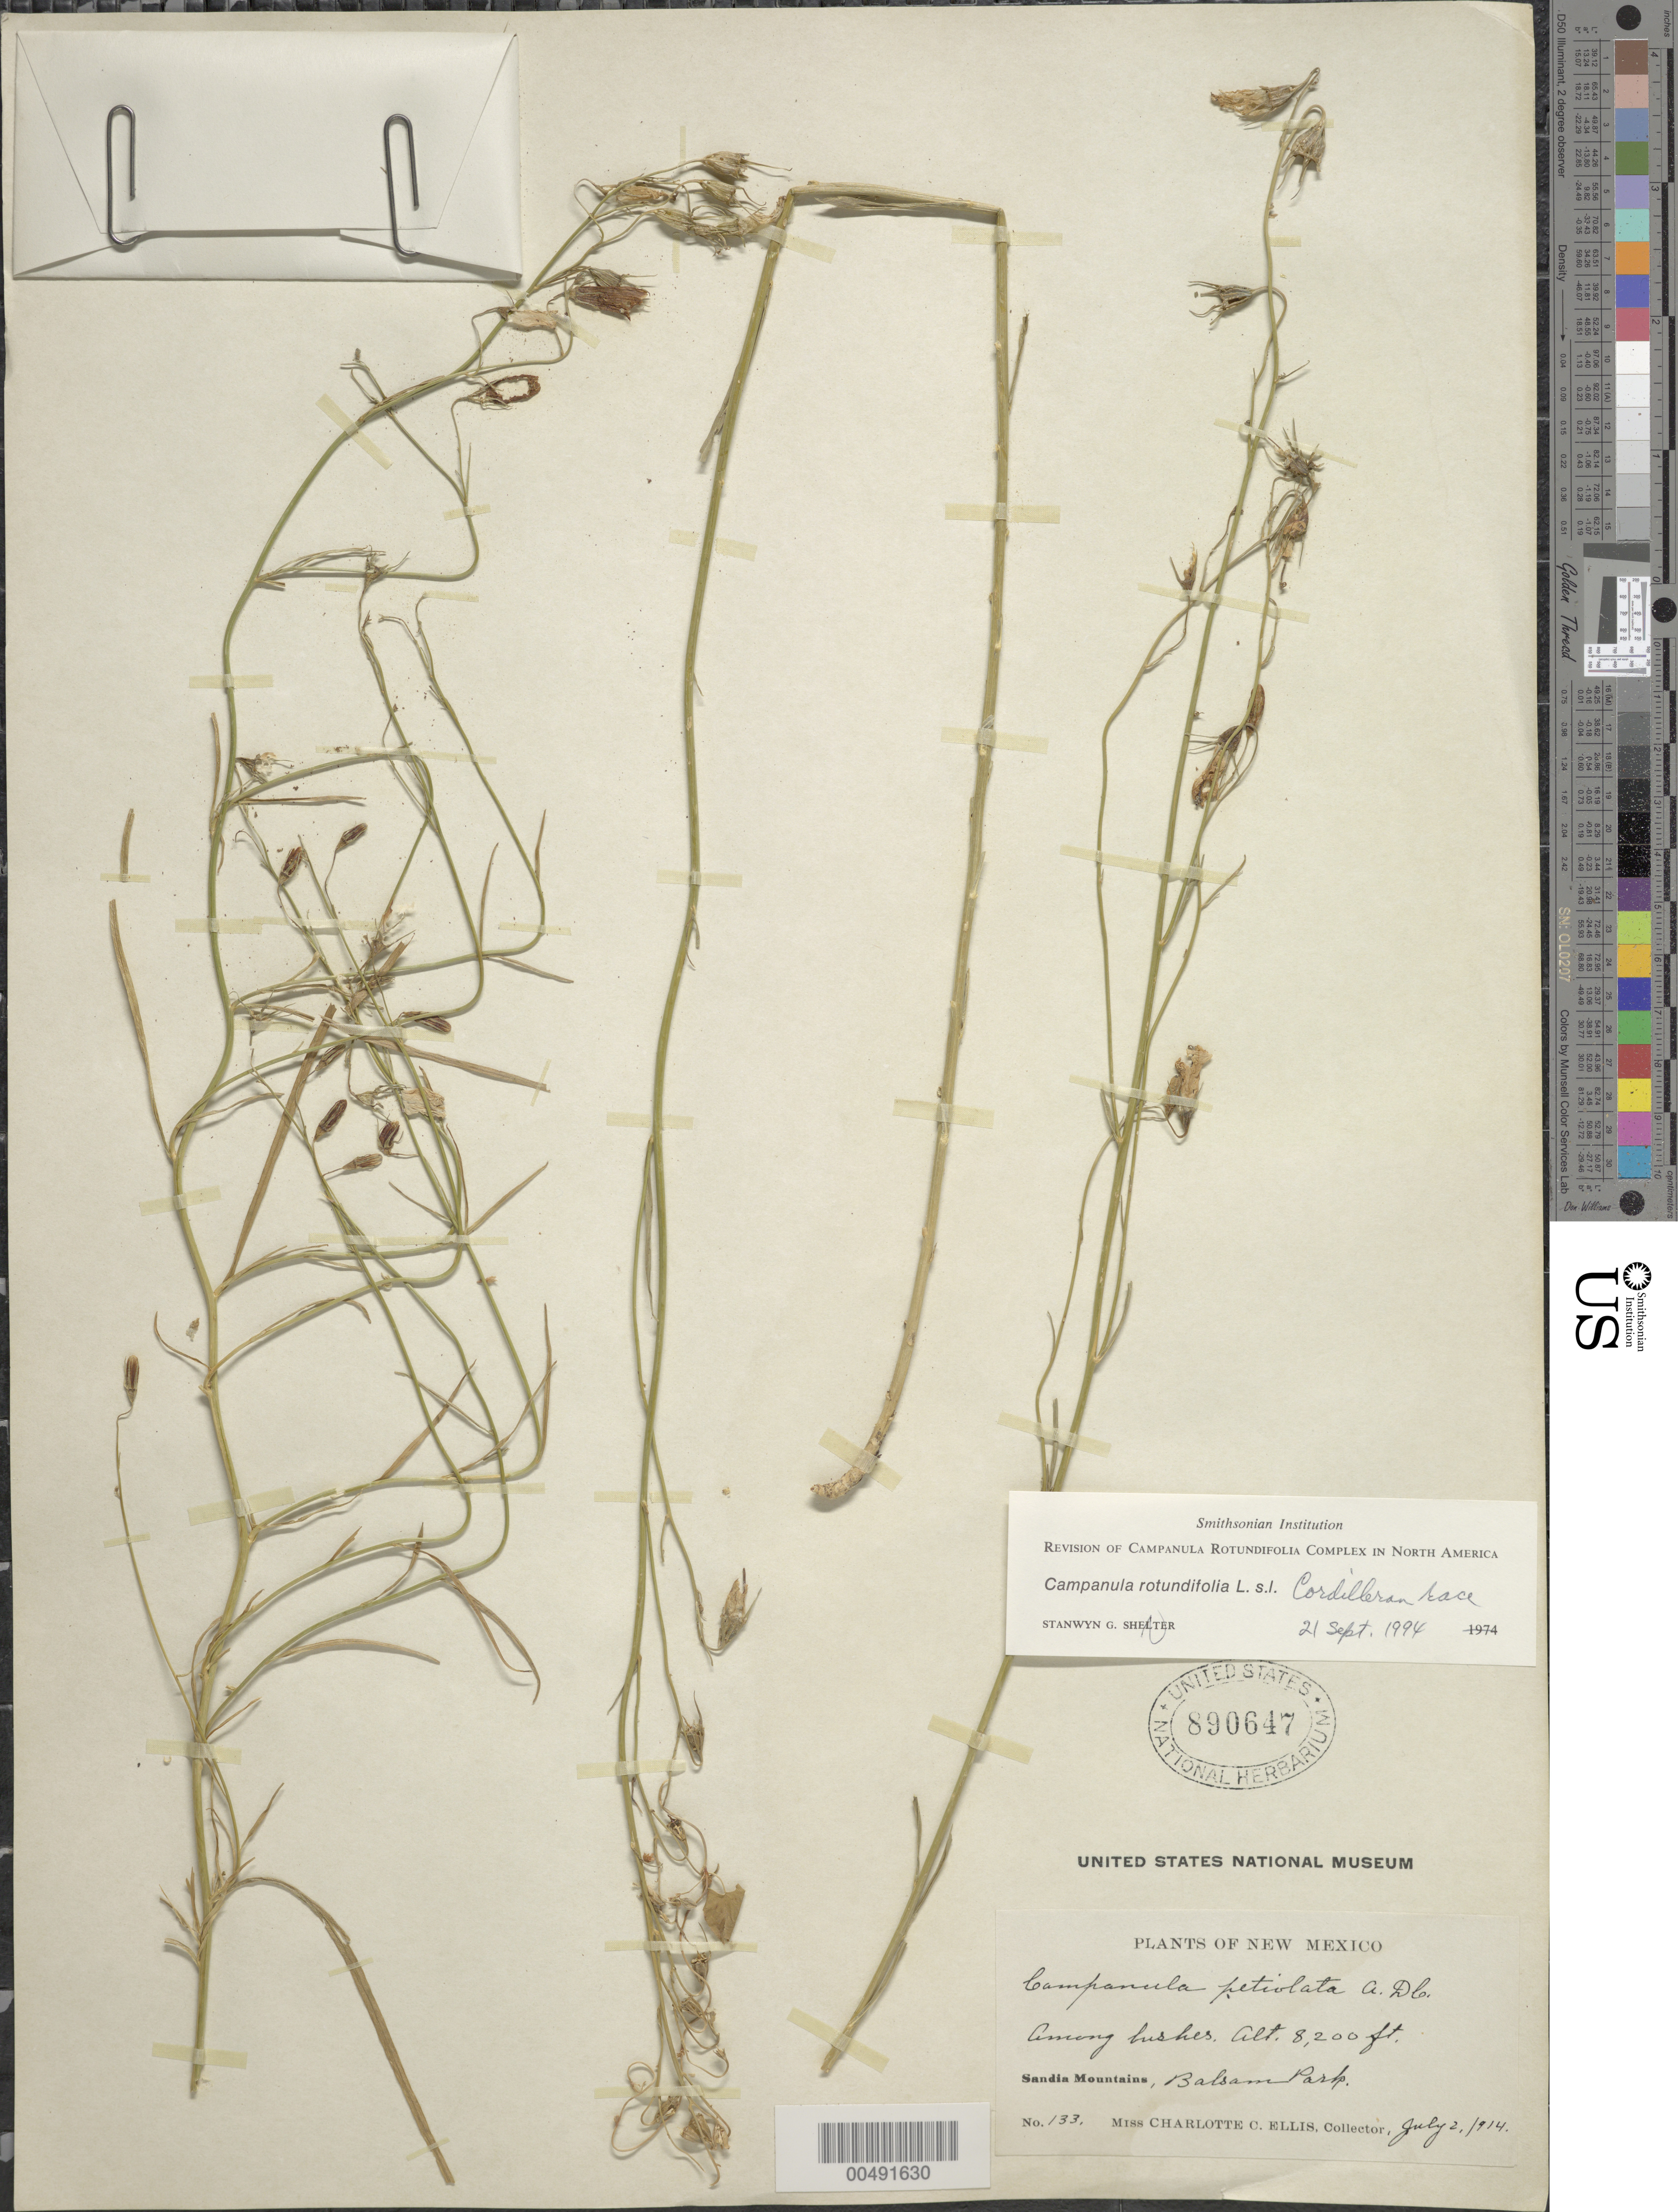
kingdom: Plantae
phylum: Tracheophyta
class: Magnoliopsida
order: Asterales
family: Campanulaceae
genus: Campanula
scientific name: Campanula rotundifolia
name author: L.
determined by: Shetler, Stanwyn G., (US), NMNH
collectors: C. C. Ellis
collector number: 133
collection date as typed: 02 Jul 1914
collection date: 1914-07-02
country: United States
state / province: New Mexico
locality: Balsam Park, Sandia Mountains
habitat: among bushes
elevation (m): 2499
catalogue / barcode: US 890647